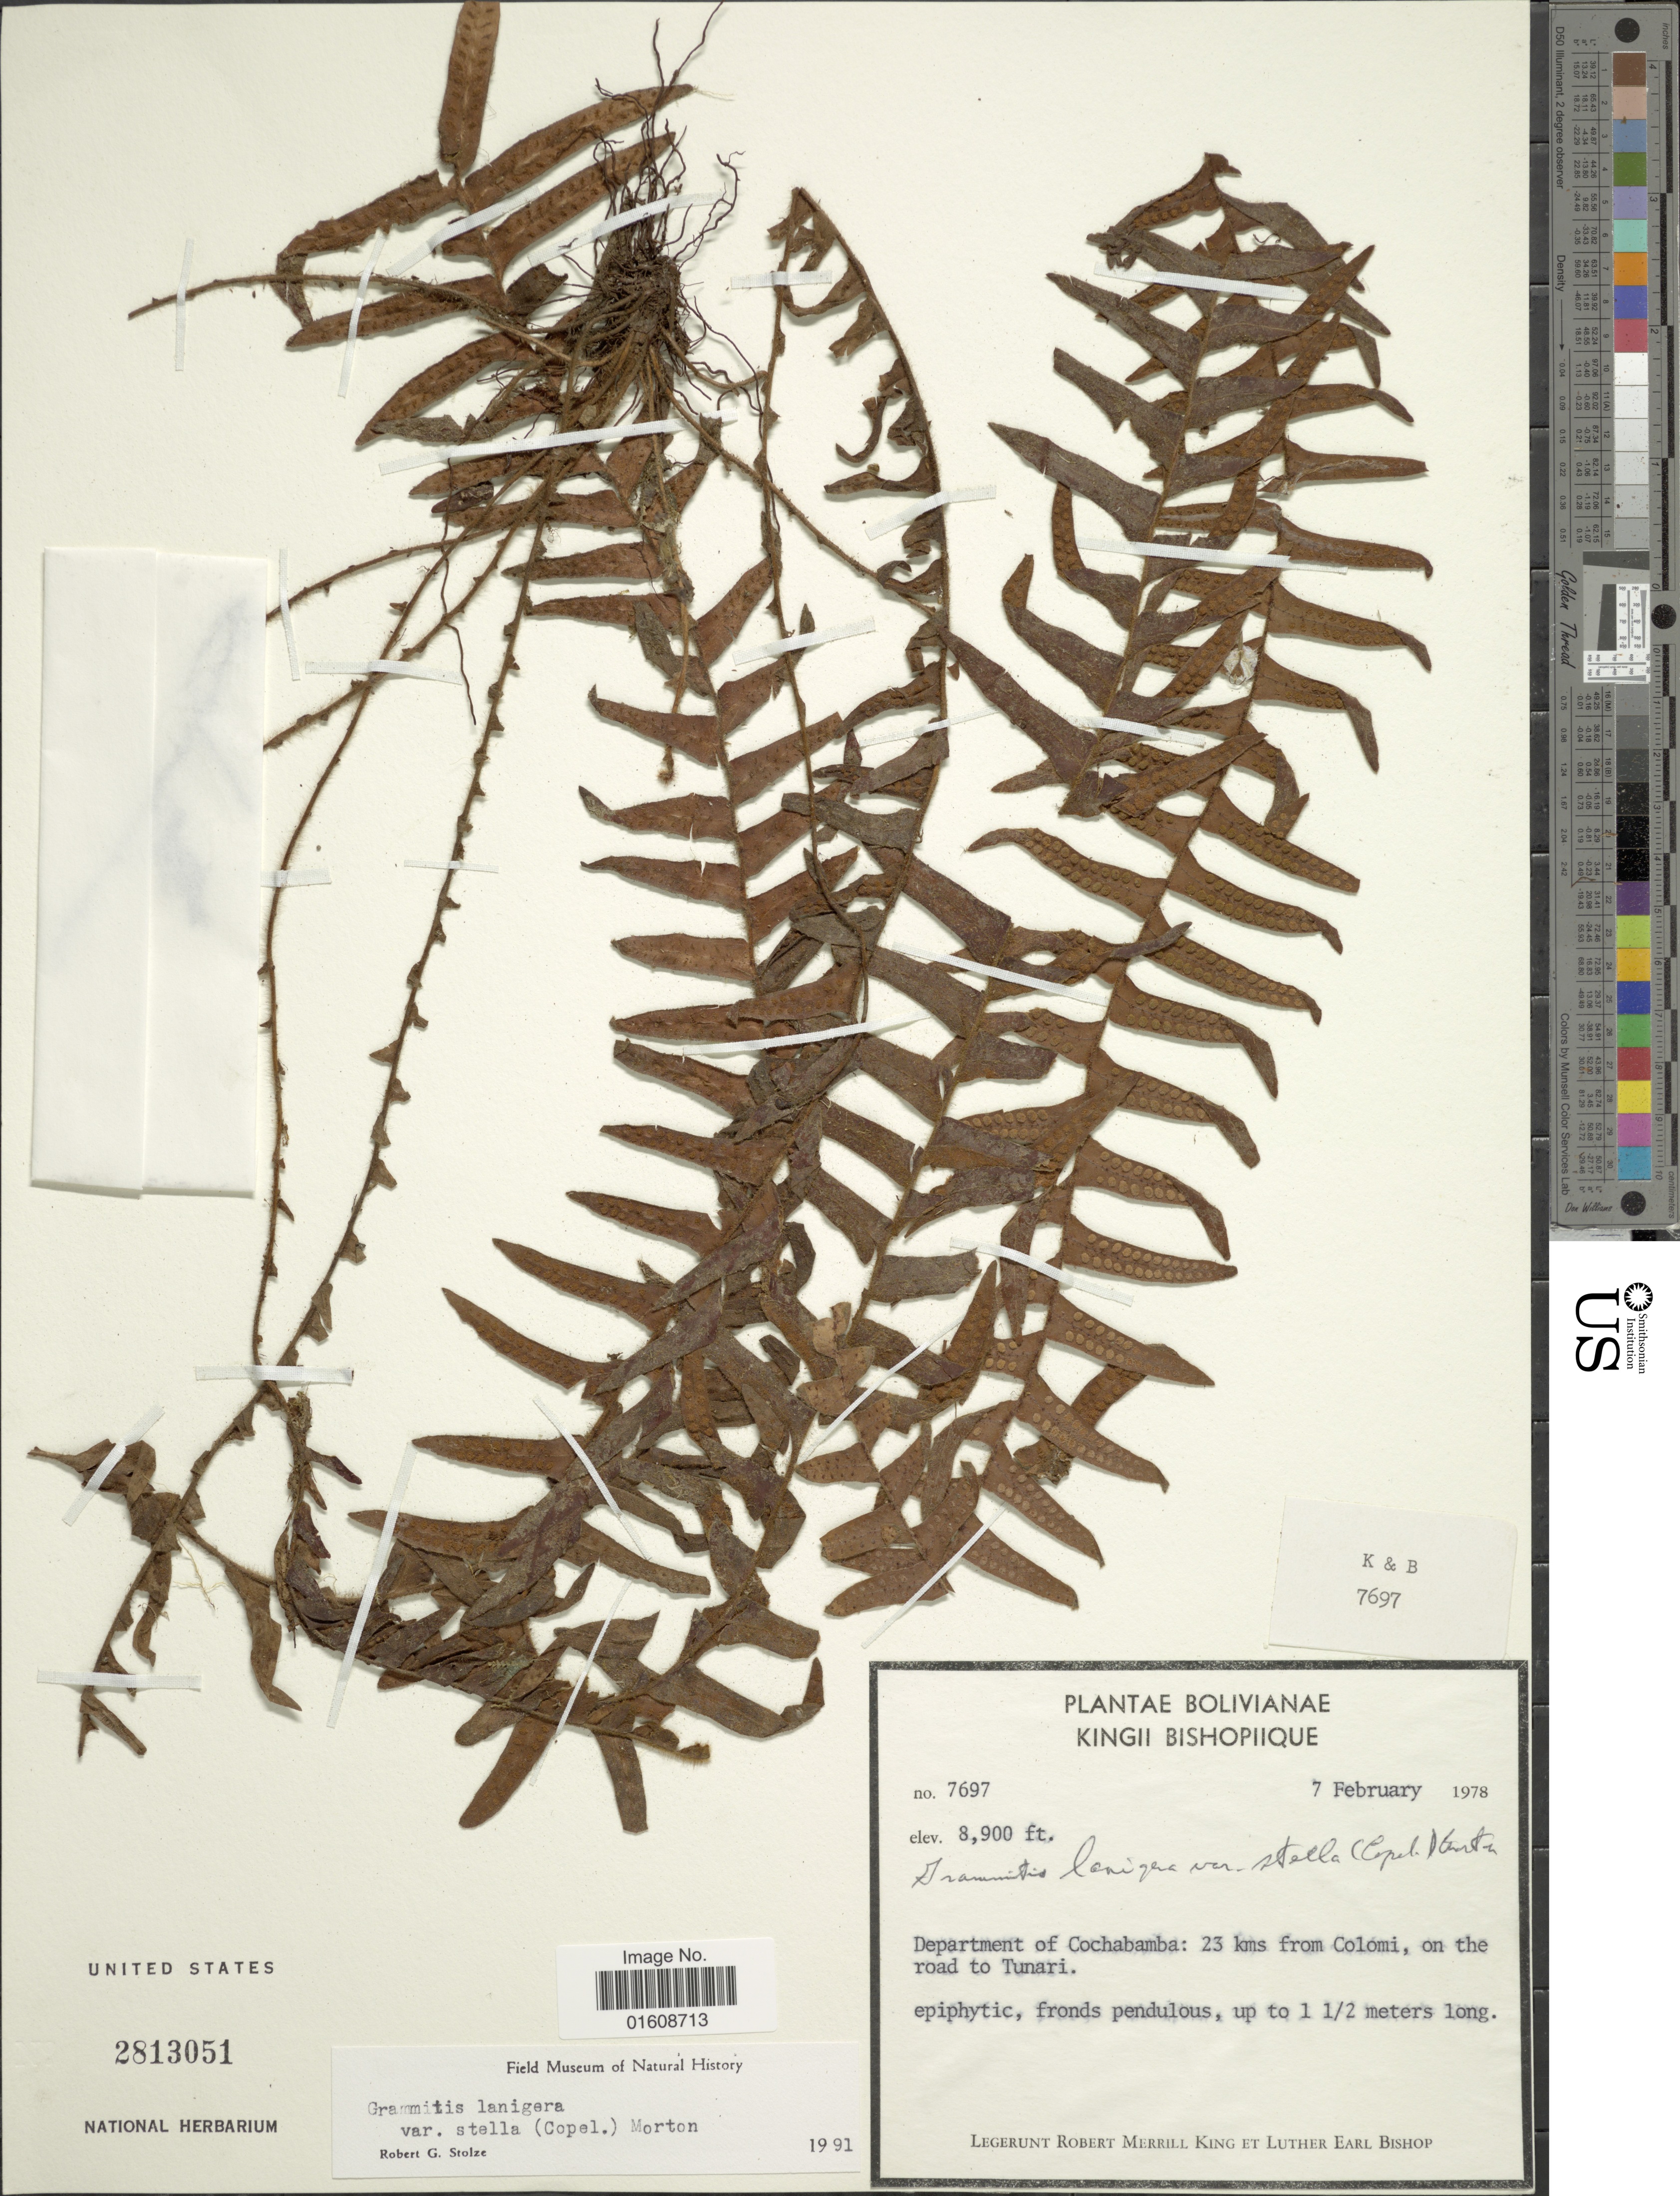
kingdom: Plantae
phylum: Tracheophyta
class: Polypodiopsida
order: Polypodiales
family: Polypodiaceae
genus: Alansmia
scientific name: Alansmia lanigera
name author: (Desv.) Moguel & M. Kessler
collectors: L. R. M. King & L. E. Bishop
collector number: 7697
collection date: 1978-02-07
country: Bolivia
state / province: Cochabamba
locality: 23 kms from Colomi, on the road to Tunari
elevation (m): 2713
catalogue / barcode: US 2813051